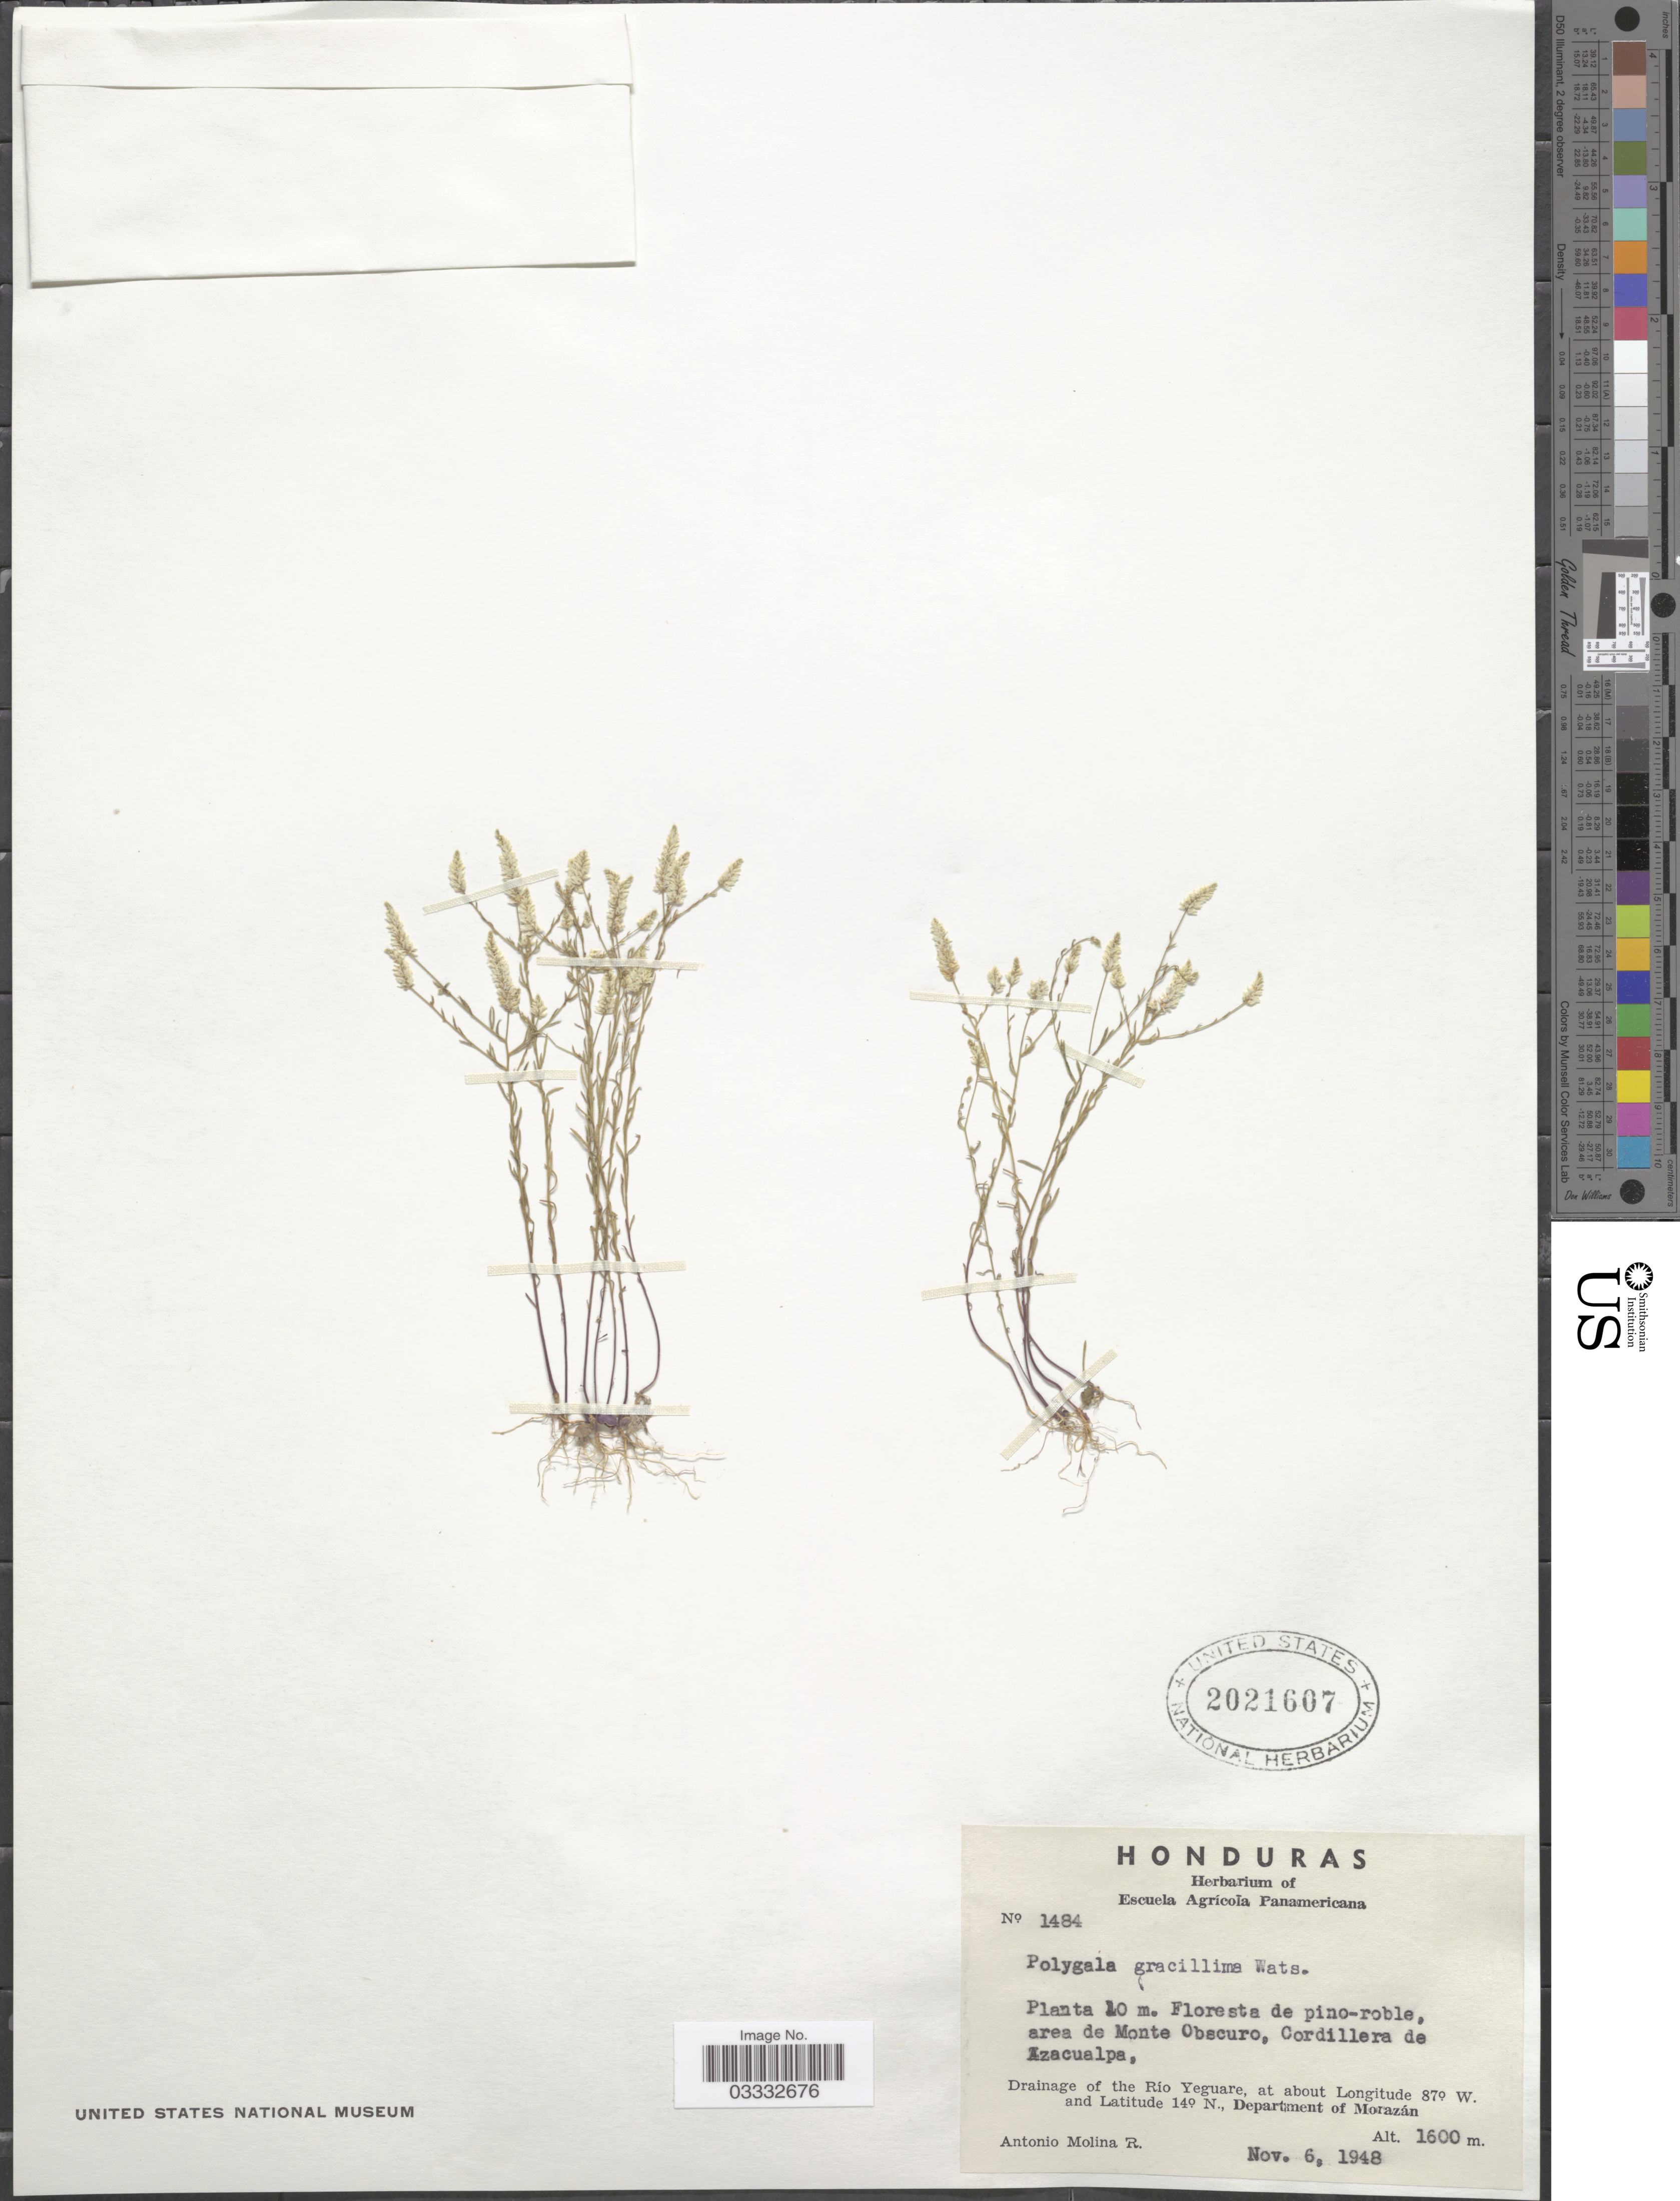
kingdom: Plantae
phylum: Tracheophyta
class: Magnoliopsida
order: Fabales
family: Polygalaceae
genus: Polygala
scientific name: Polygala gracillima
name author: S. Watson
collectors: A. Molina R.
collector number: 1484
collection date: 1948-11-06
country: Honduras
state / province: Fco. Morazán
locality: Area de Monte Obscuro, Cordillera de Azacualpa, Drainage of the Río Yeguare, Department of Morazán.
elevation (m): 1600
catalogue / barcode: US 2021607